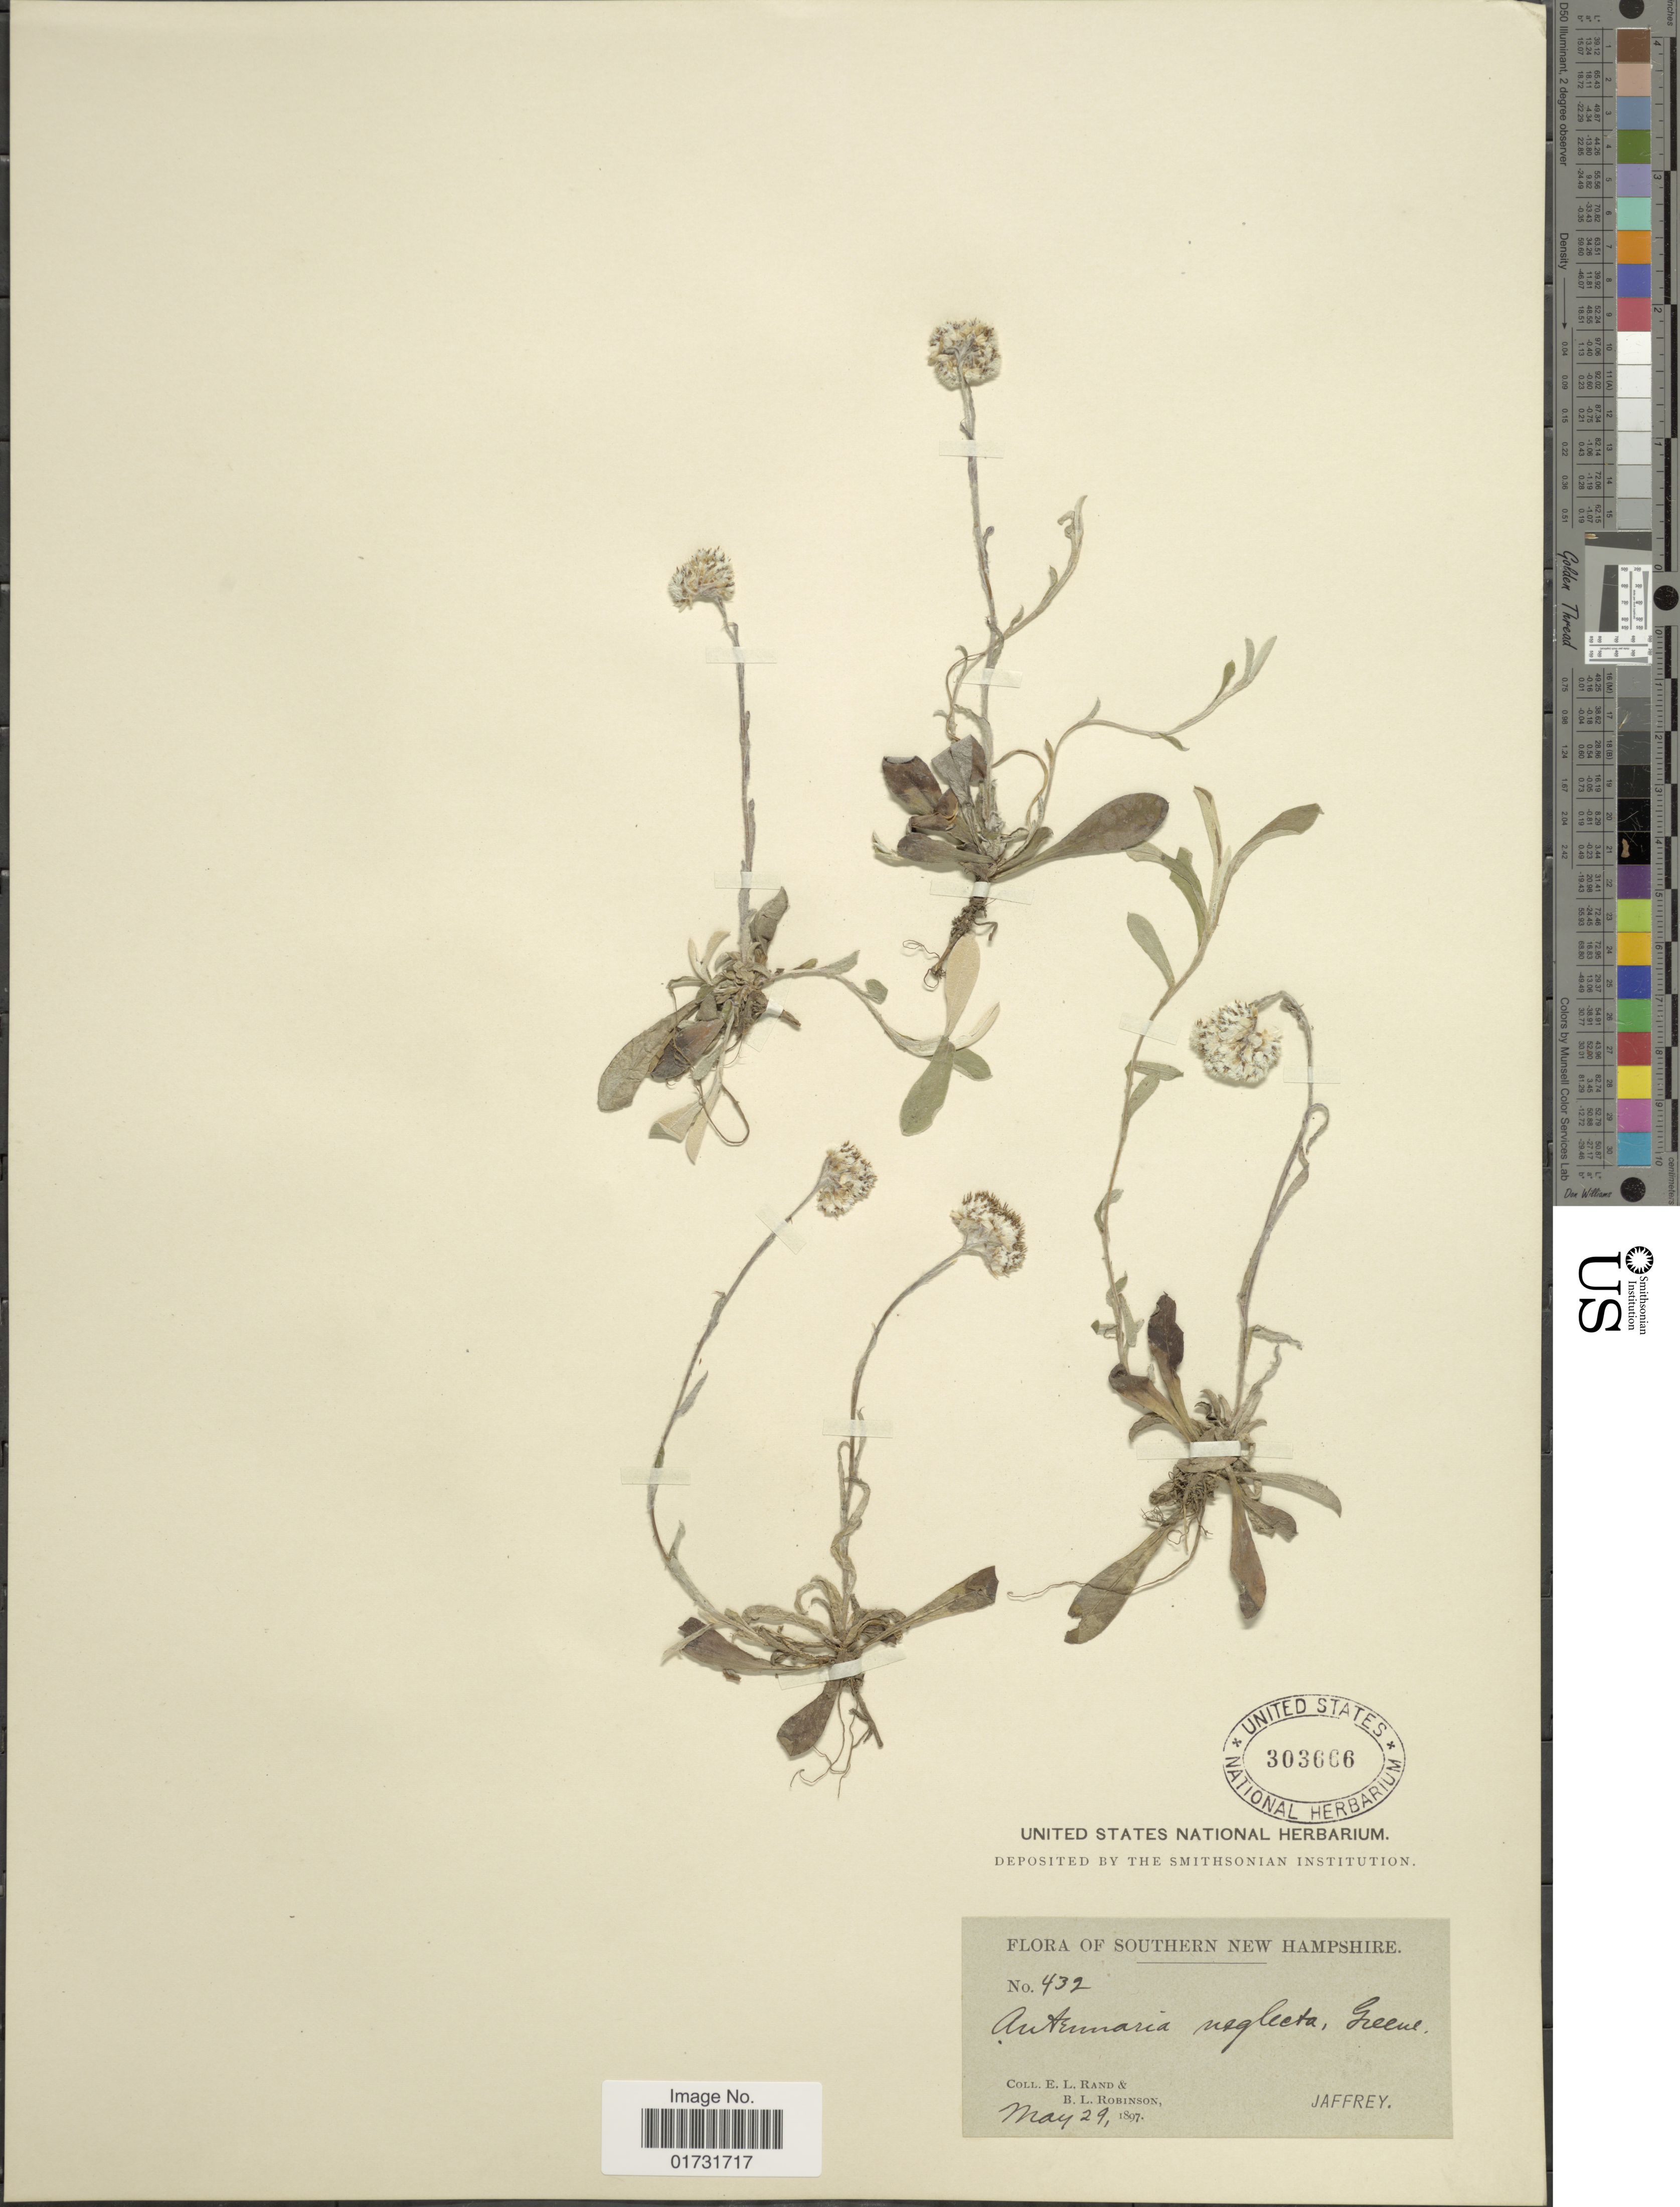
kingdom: Plantae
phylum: Tracheophyta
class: Magnoliopsida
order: Asterales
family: Asteraceae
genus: Antennaria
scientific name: Antennaria neglecta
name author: Greene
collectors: E. Rand & B. L. Robinson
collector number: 432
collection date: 1897-05-29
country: United States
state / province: New Hampshire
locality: Southern New Hampshire. Jaffrey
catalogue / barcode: US 303666